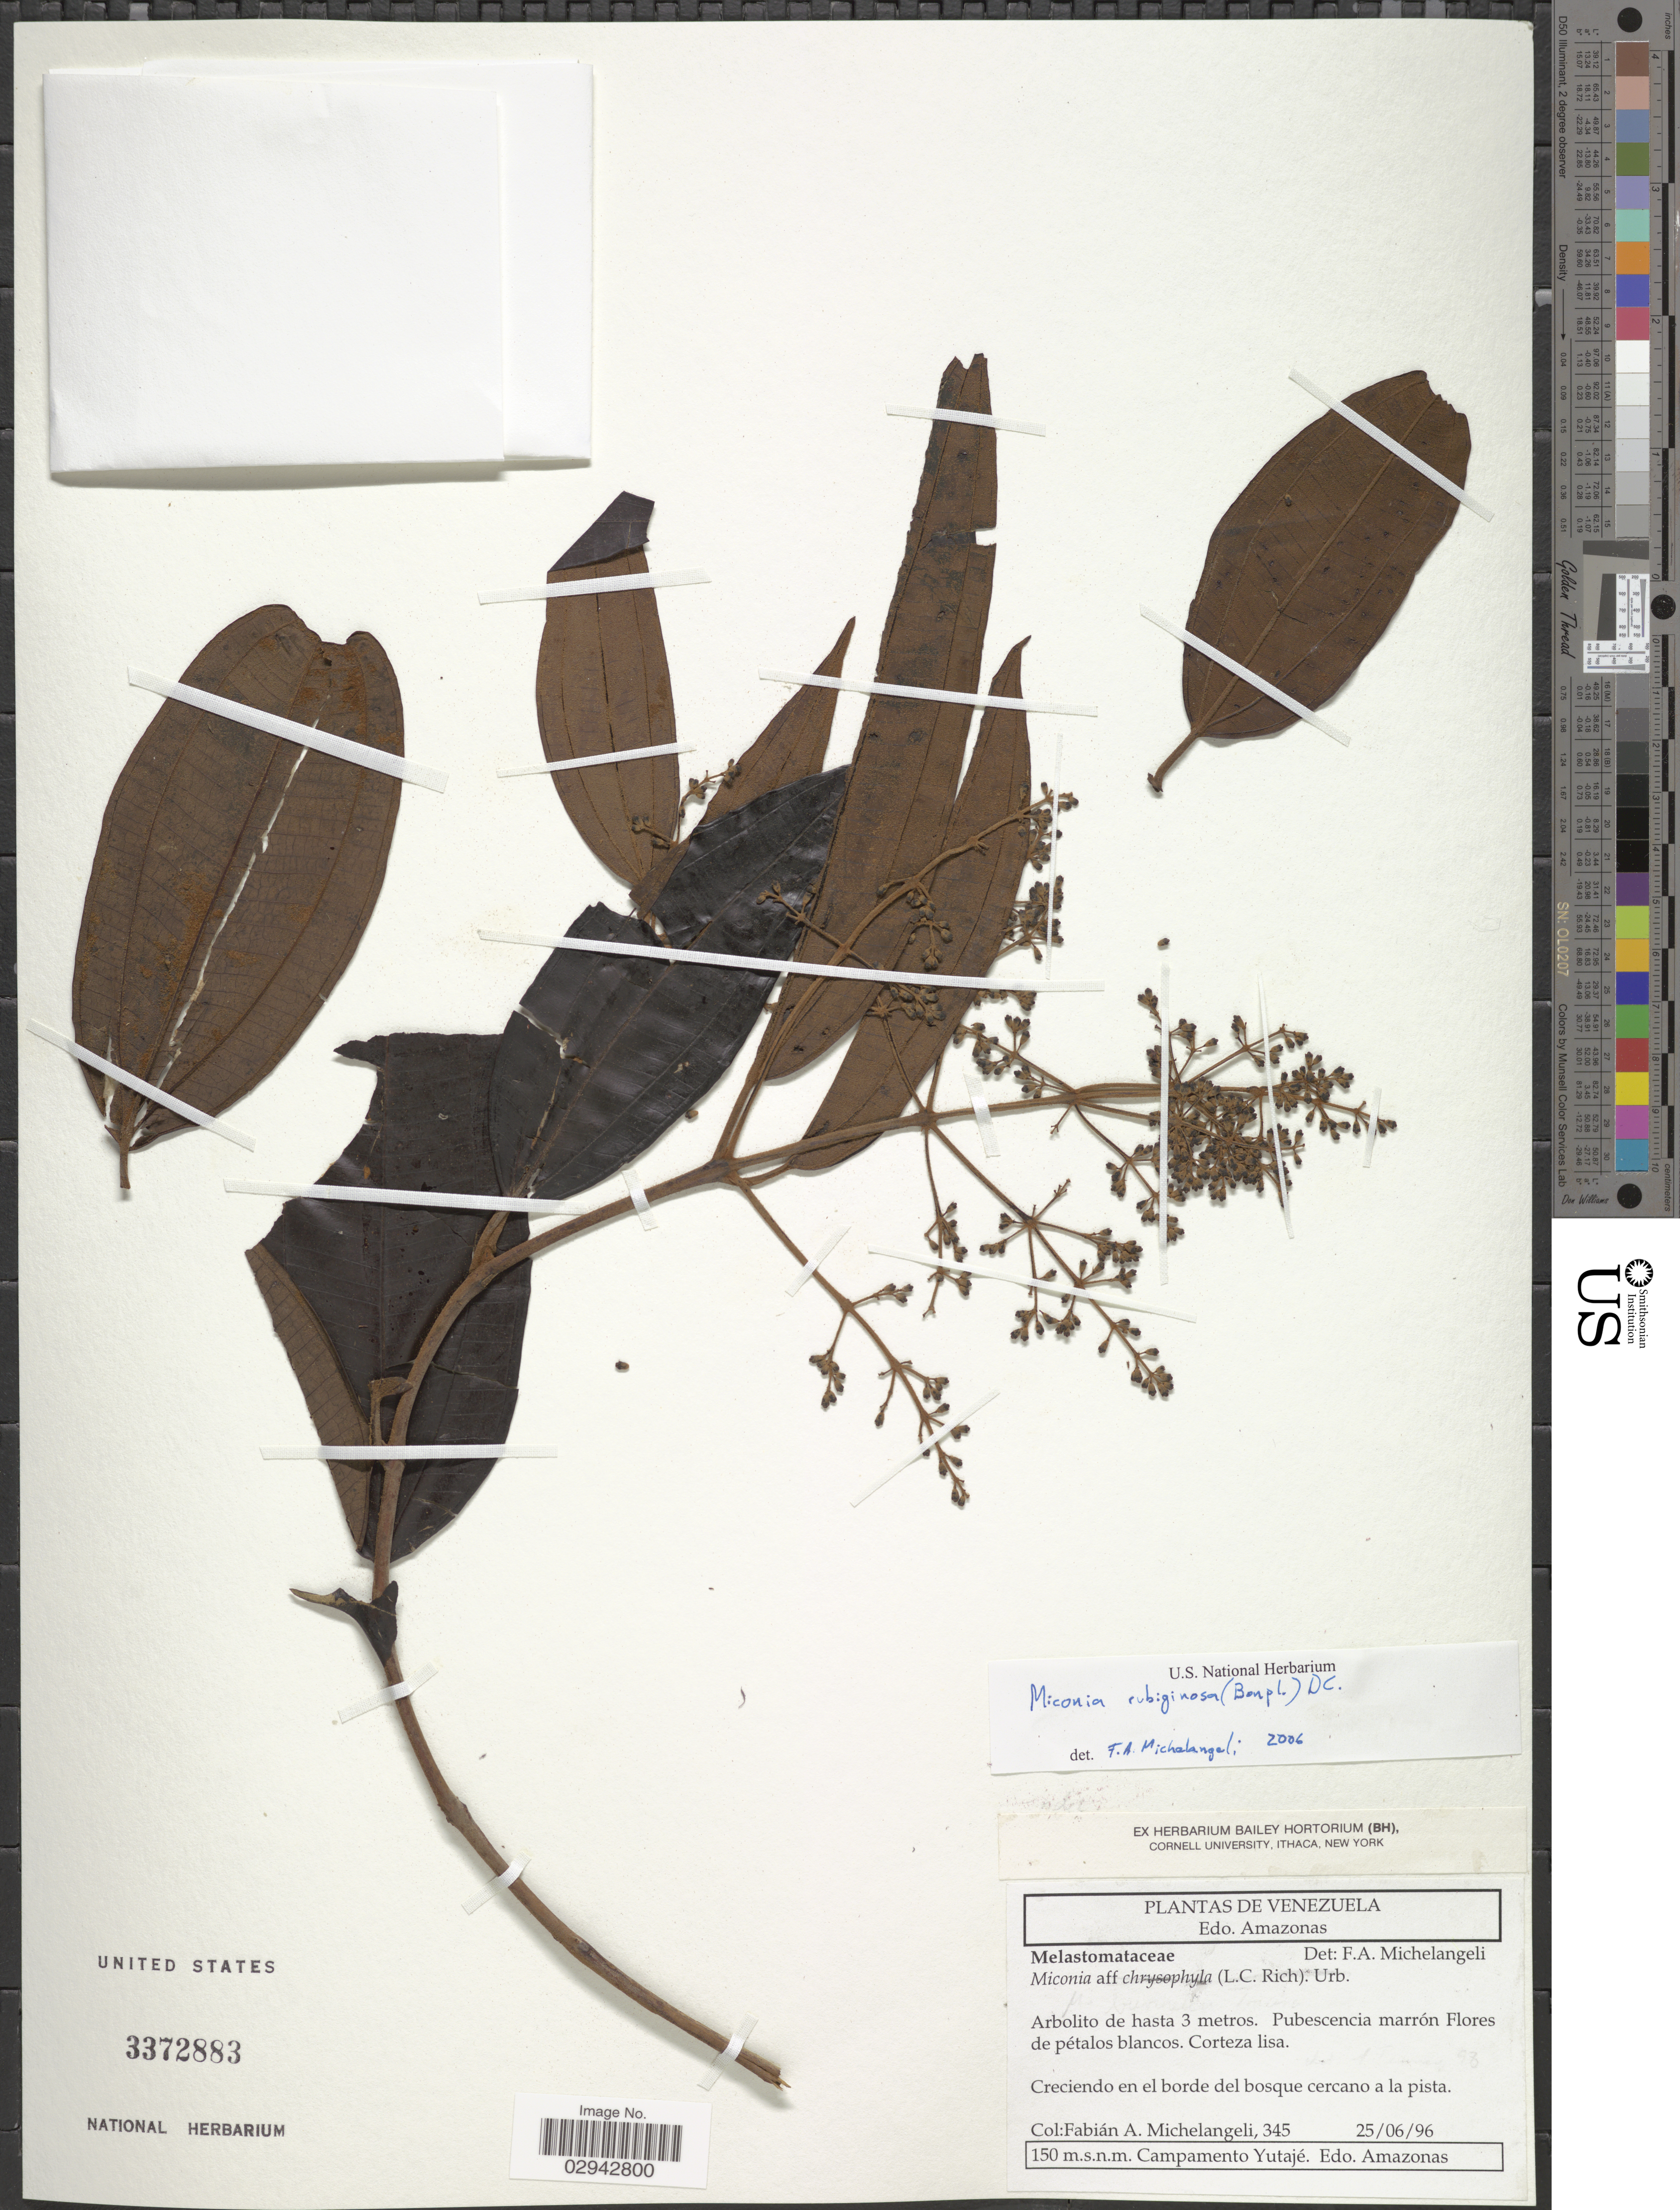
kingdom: Plantae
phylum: Tracheophyta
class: Magnoliopsida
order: Myrtales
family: Melastomataceae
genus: Miconia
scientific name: Miconia rubiginosa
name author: (Bonpl.) DC.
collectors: F. A. Michelangeli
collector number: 345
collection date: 1996-06-25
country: Venezuela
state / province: Amazonas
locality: Campamento Yutajé.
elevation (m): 150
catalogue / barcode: US 3372883